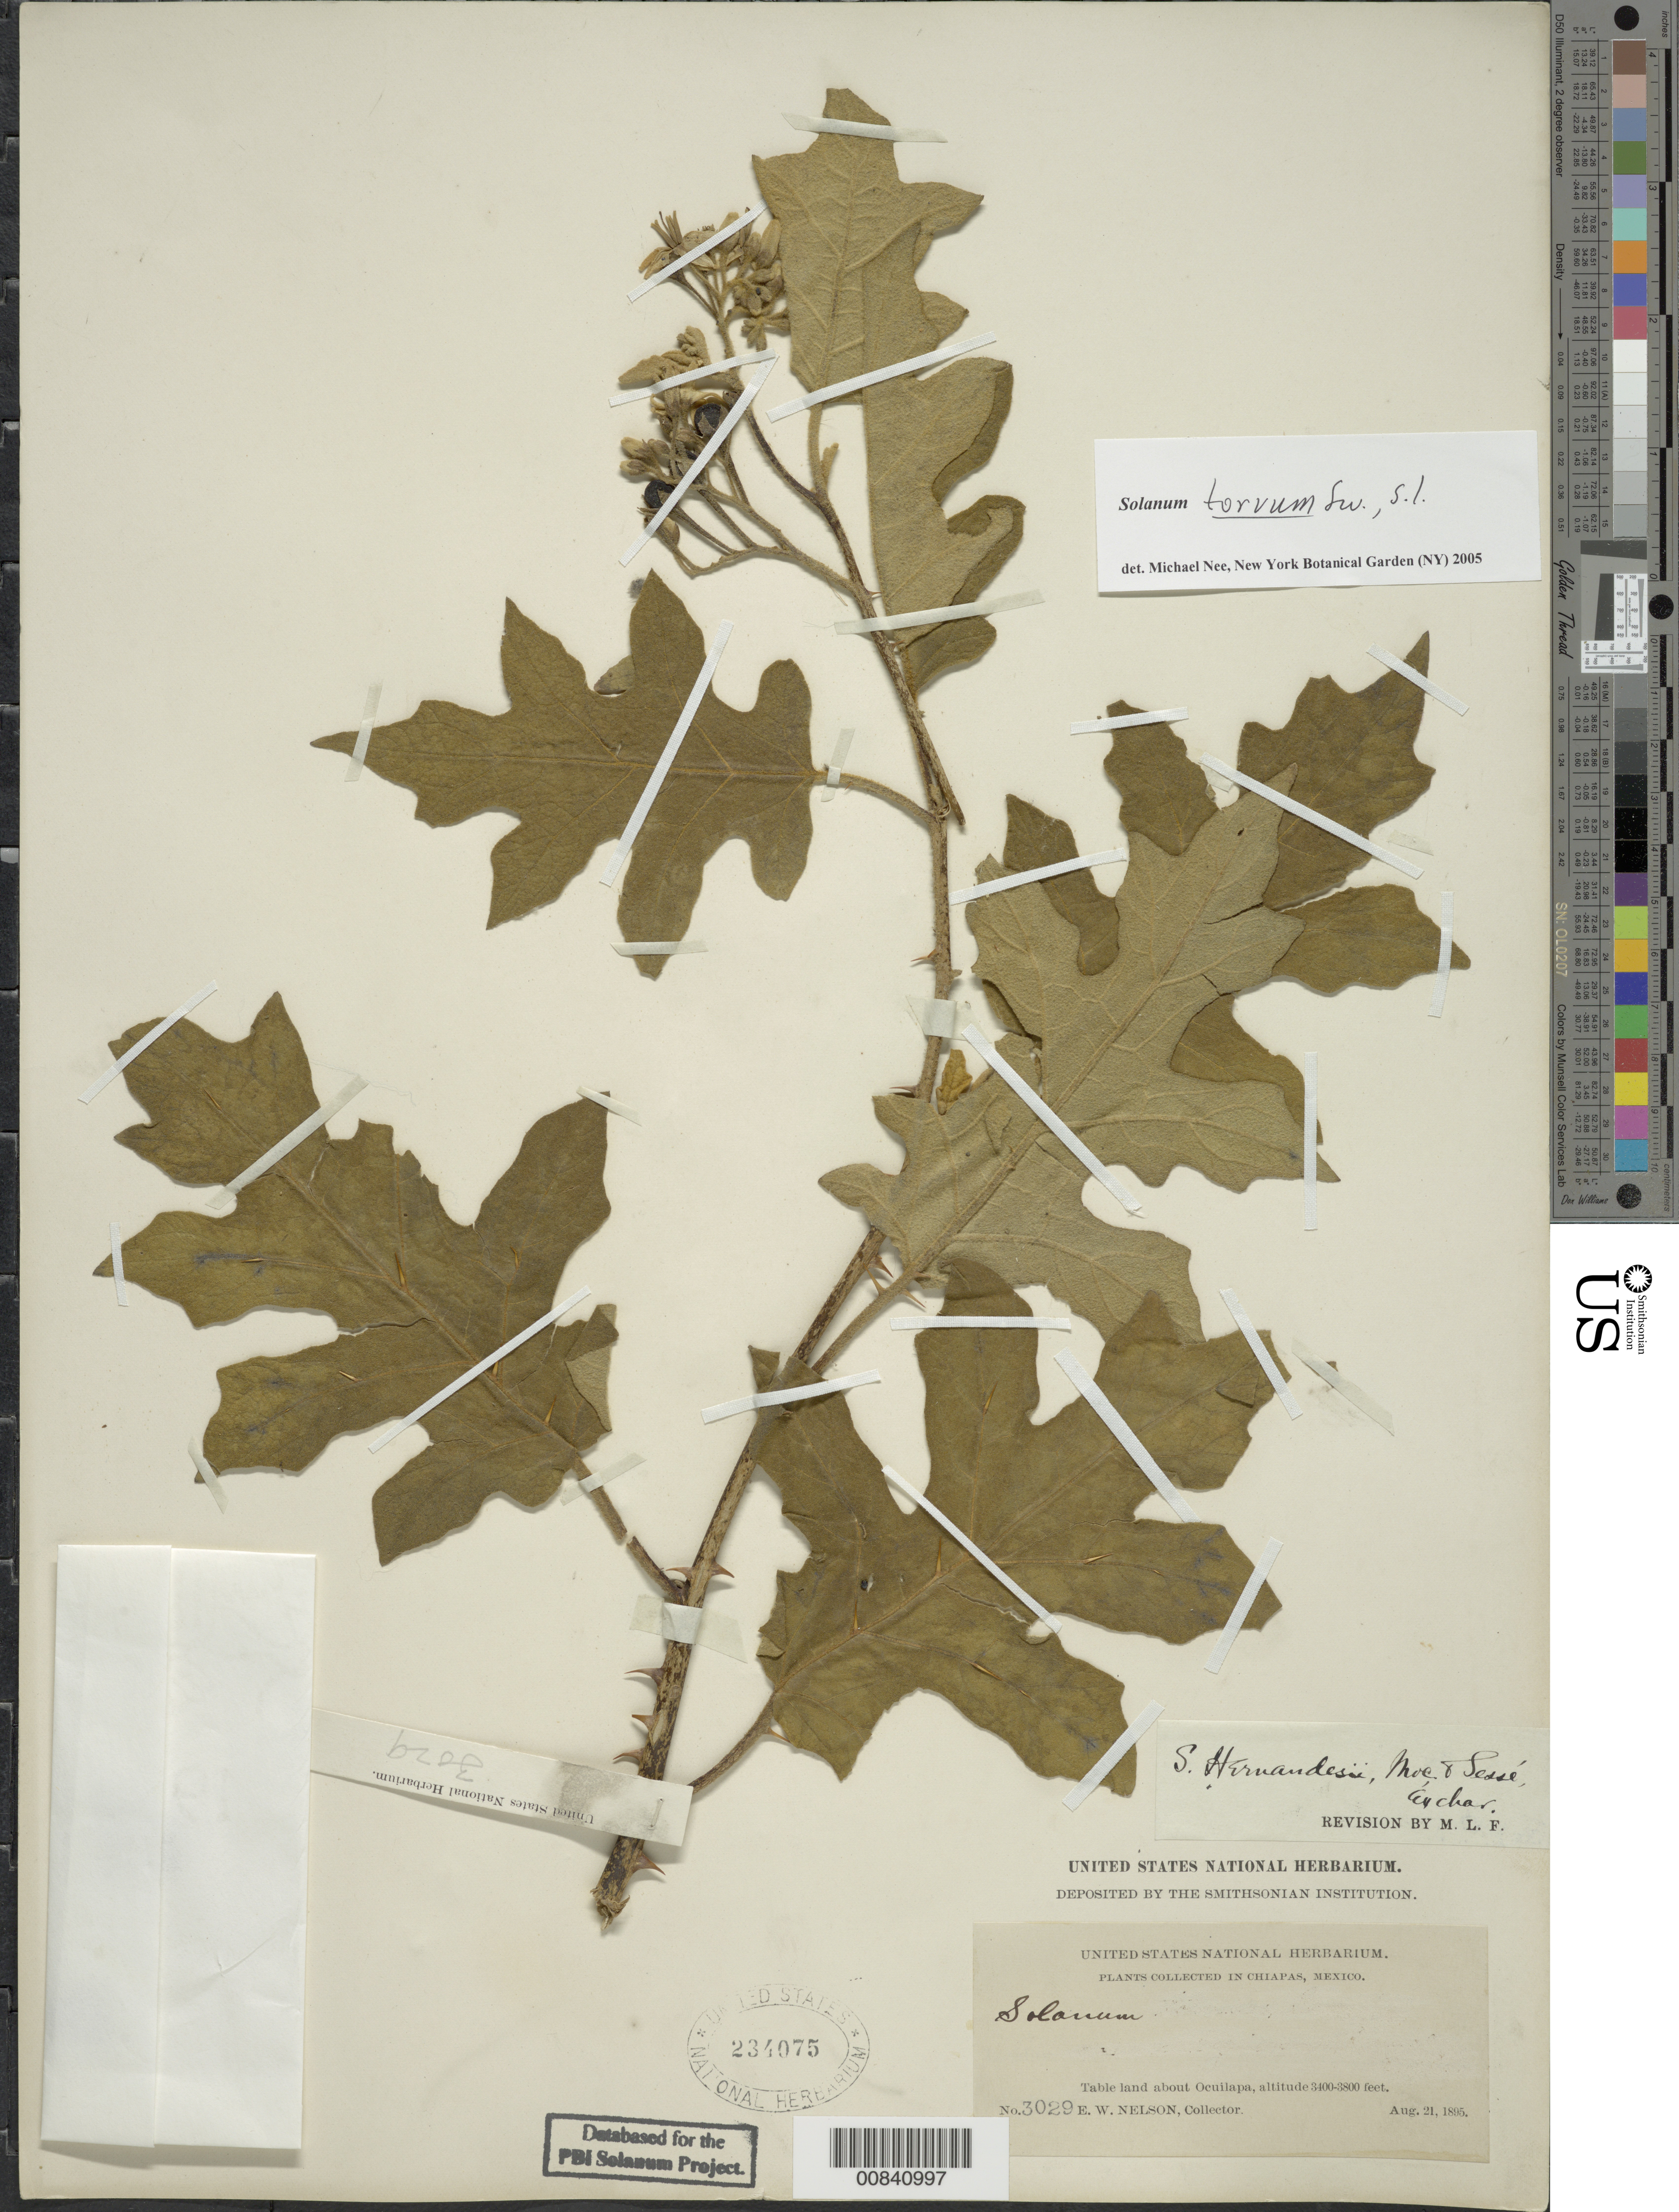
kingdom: Plantae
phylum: Tracheophyta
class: Magnoliopsida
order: Solanales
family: Solanaceae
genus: Solanum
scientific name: Solanum torvum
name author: Sw.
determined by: Nee, Michael H.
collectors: E. W. Nelson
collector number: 3029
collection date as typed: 21 Aug 1895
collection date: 1895-08-21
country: Mexico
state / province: Chiapas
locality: Table land about Ocuilapa.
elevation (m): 1036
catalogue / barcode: US 234075